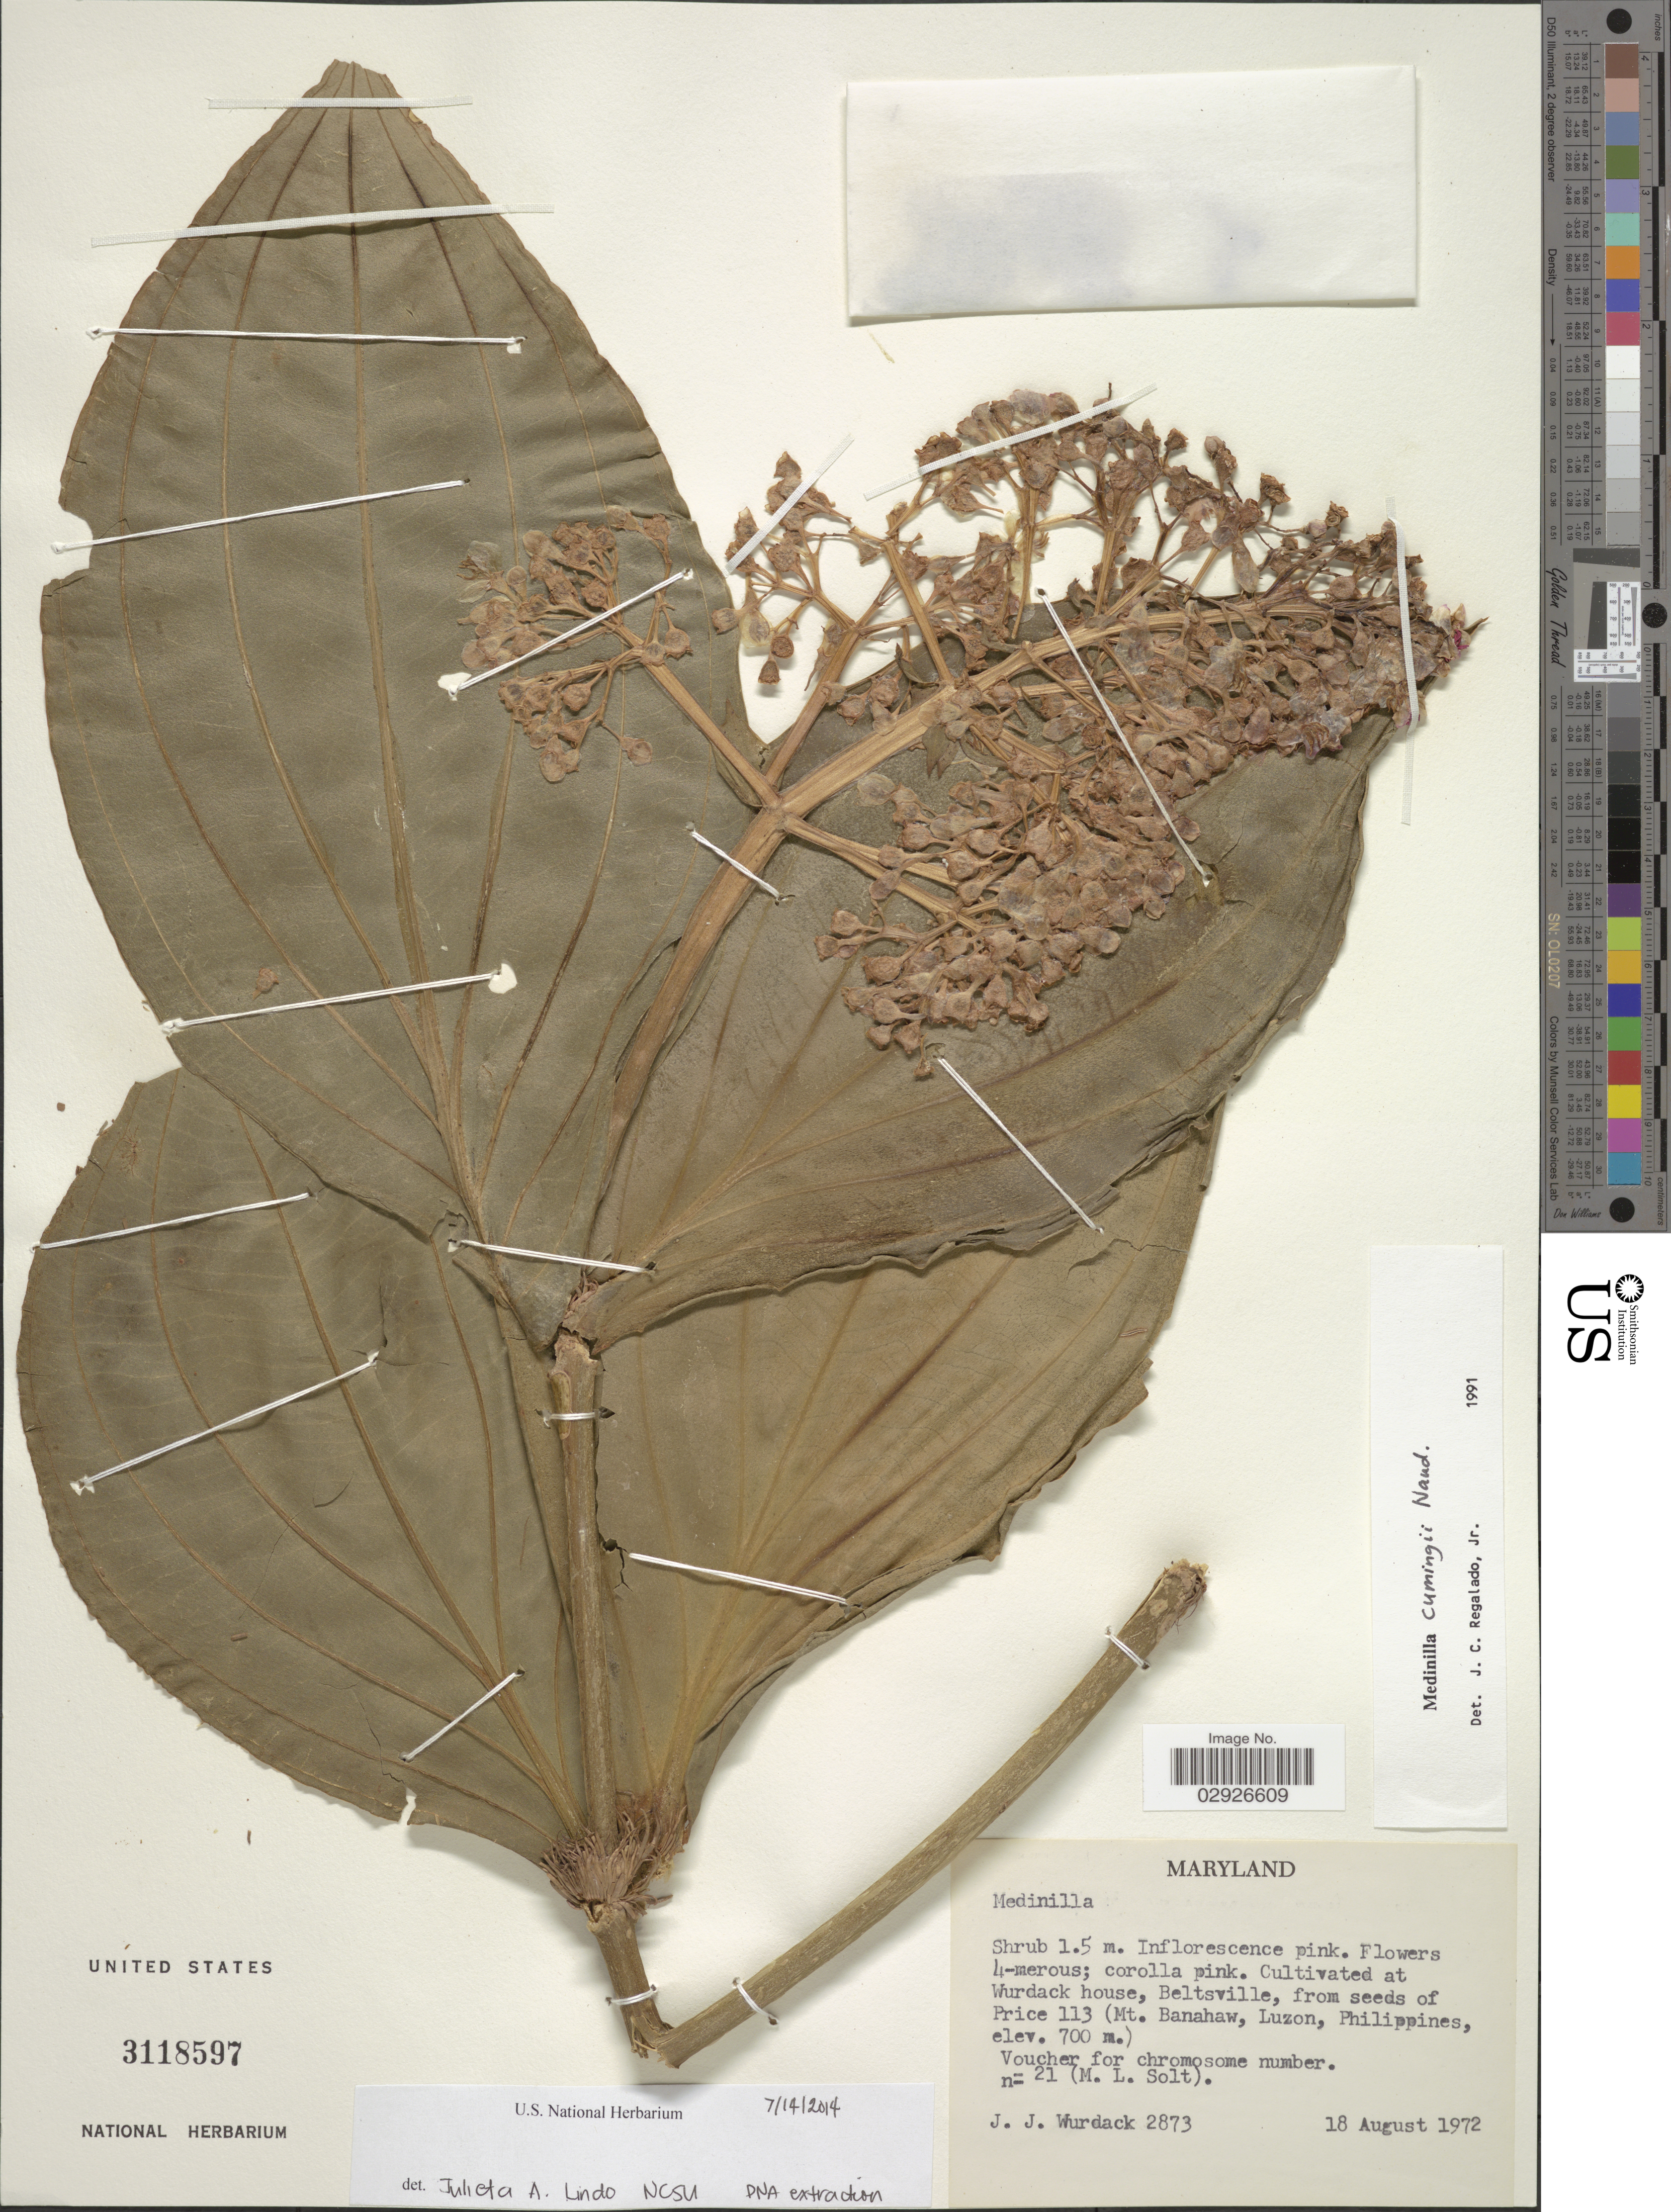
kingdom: Plantae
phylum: Tracheophyta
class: Magnoliopsida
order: Myrtales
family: Melastomataceae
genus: Medinilla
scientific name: Medinilla cummingii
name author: Naudin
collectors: J. J. Wurdack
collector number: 2873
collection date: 1972-08-18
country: United States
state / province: Maryland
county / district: Prince George's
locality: At Wurdack house, Beltsville.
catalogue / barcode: US 3118597